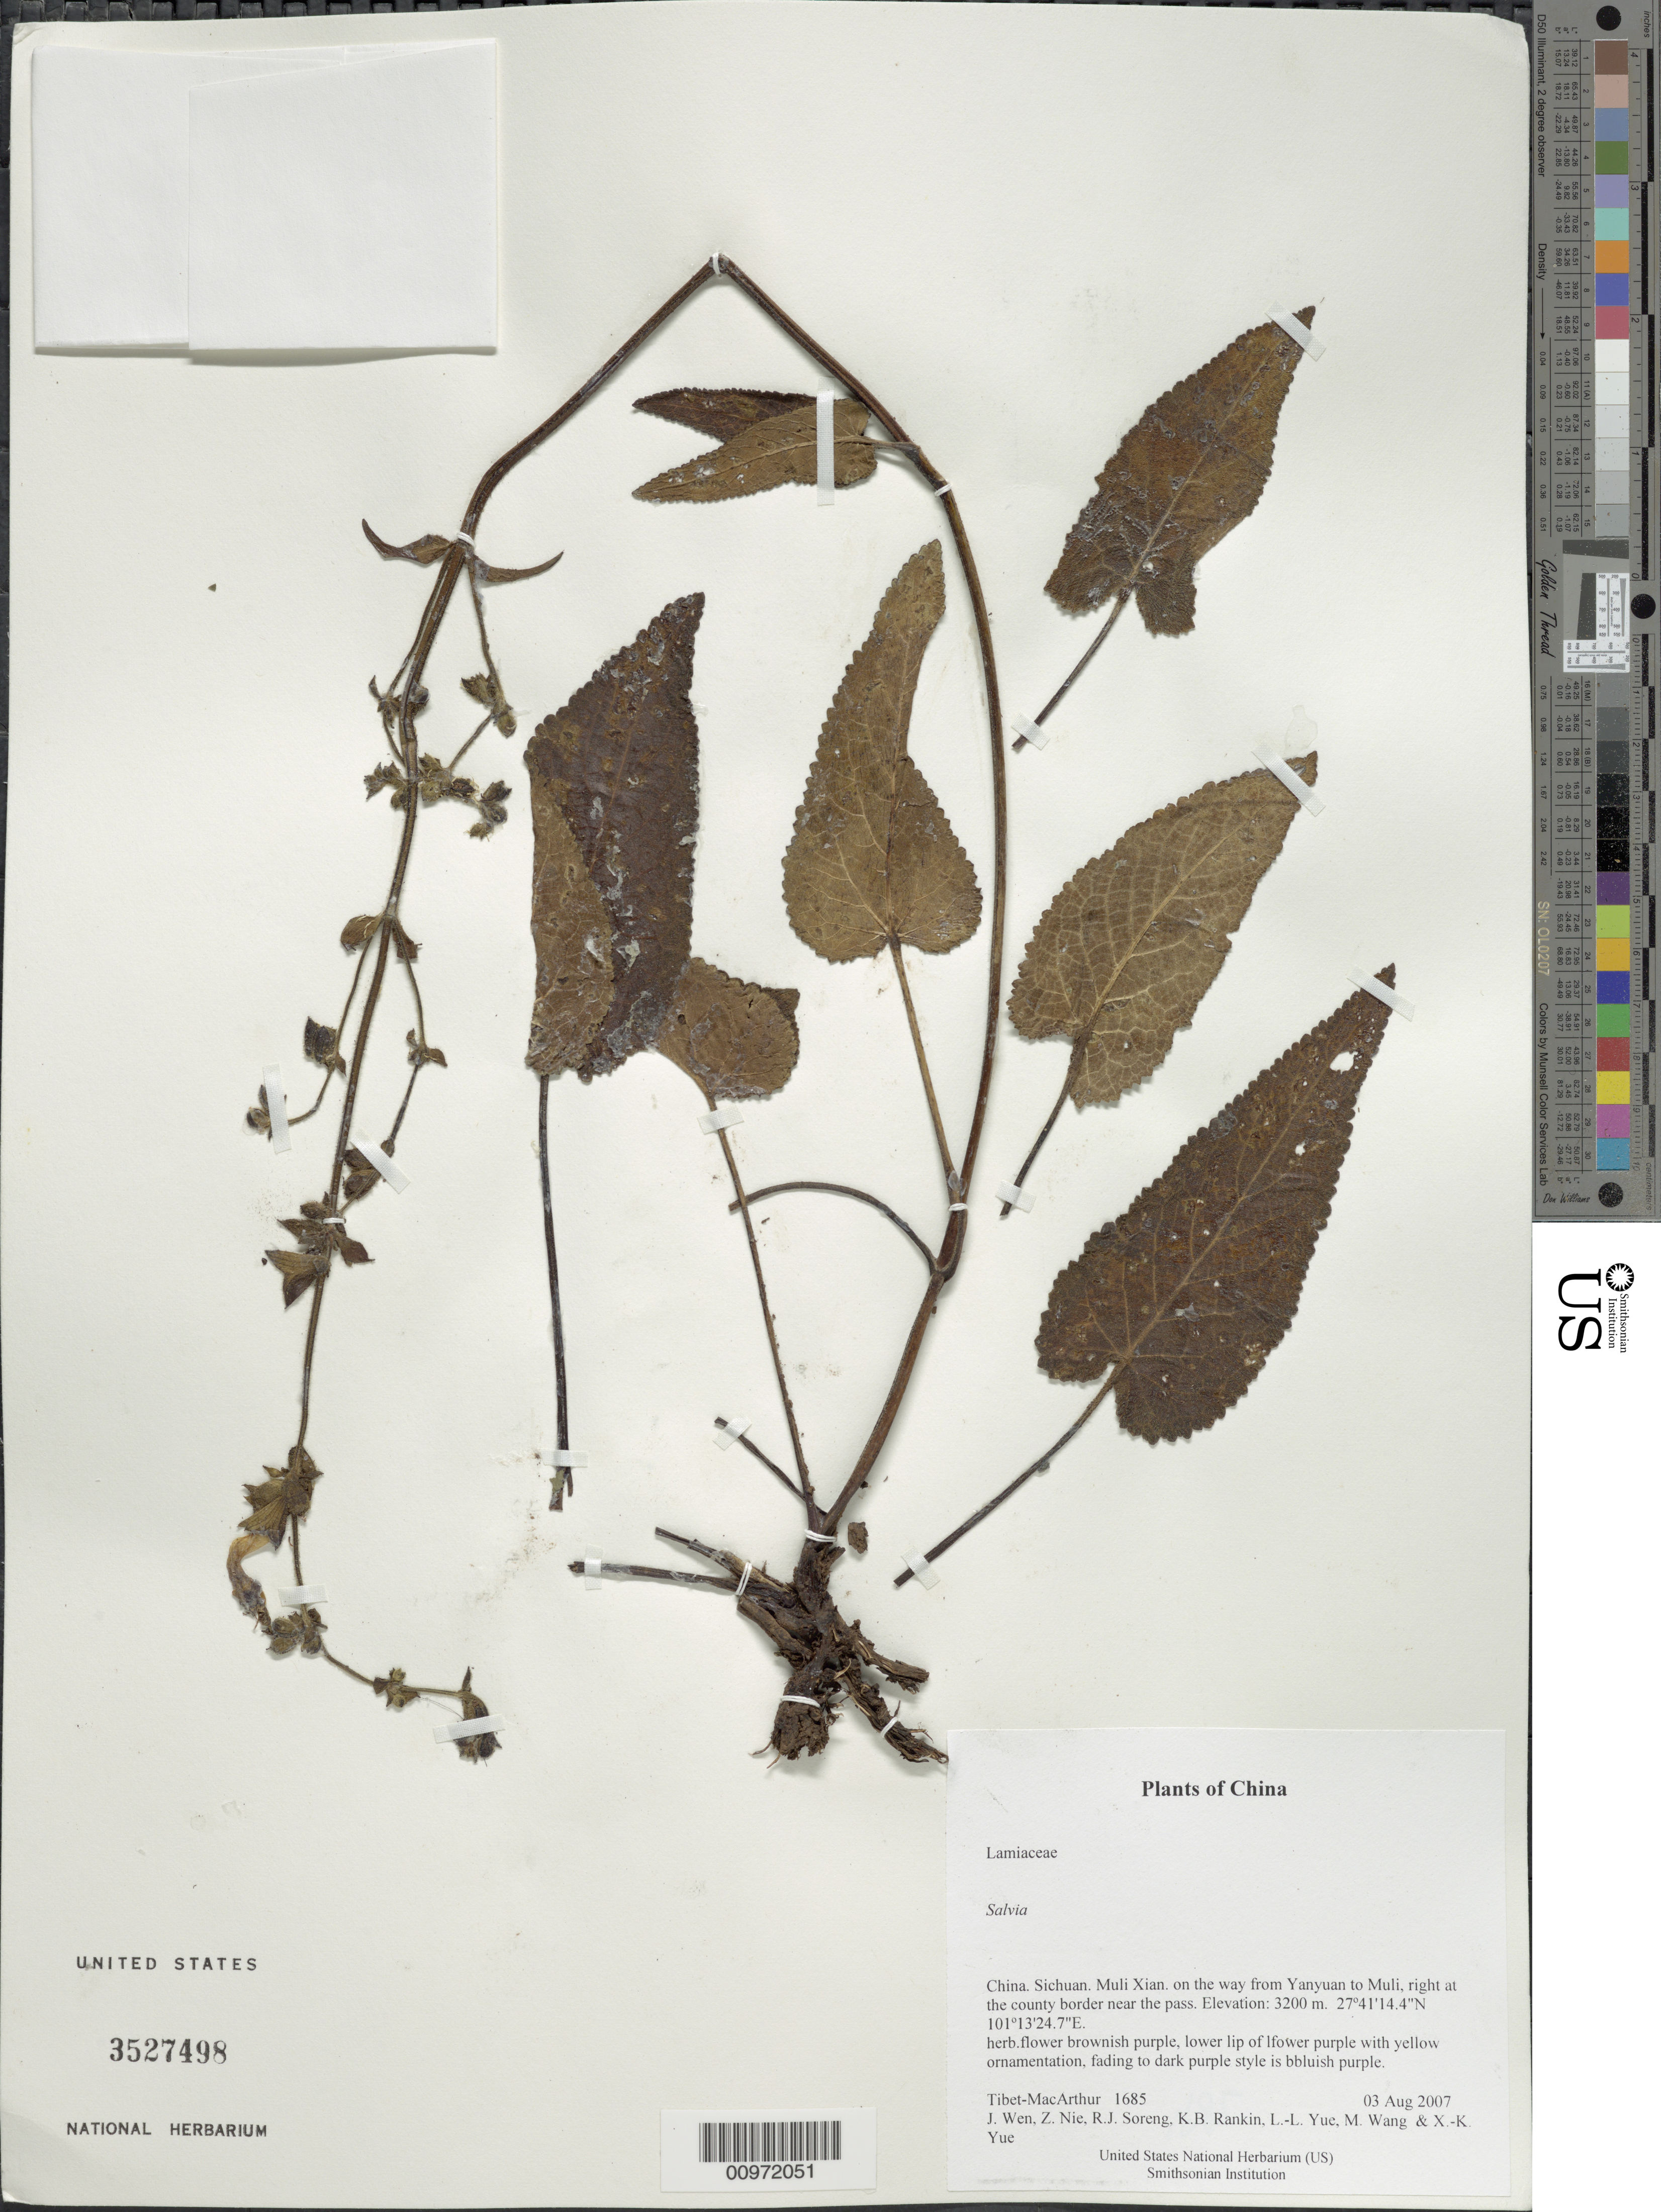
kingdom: Plantae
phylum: Tracheophyta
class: Magnoliopsida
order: Lamiales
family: Lamiaceae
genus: Salvia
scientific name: Salvia thormannii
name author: Urb.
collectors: Tibet-MacArthur, J. Wen, Z. Nie, R. J. Soreng, K. Rankin, L. Yue, M. Wang & X. Yue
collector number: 1685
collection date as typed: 03 Aug 2007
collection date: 2007-08-03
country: China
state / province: Sichuan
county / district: Muli Xian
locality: on the way from Yanyuan to Muli, right at the county border near the pass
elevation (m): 3200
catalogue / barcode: US 3527498